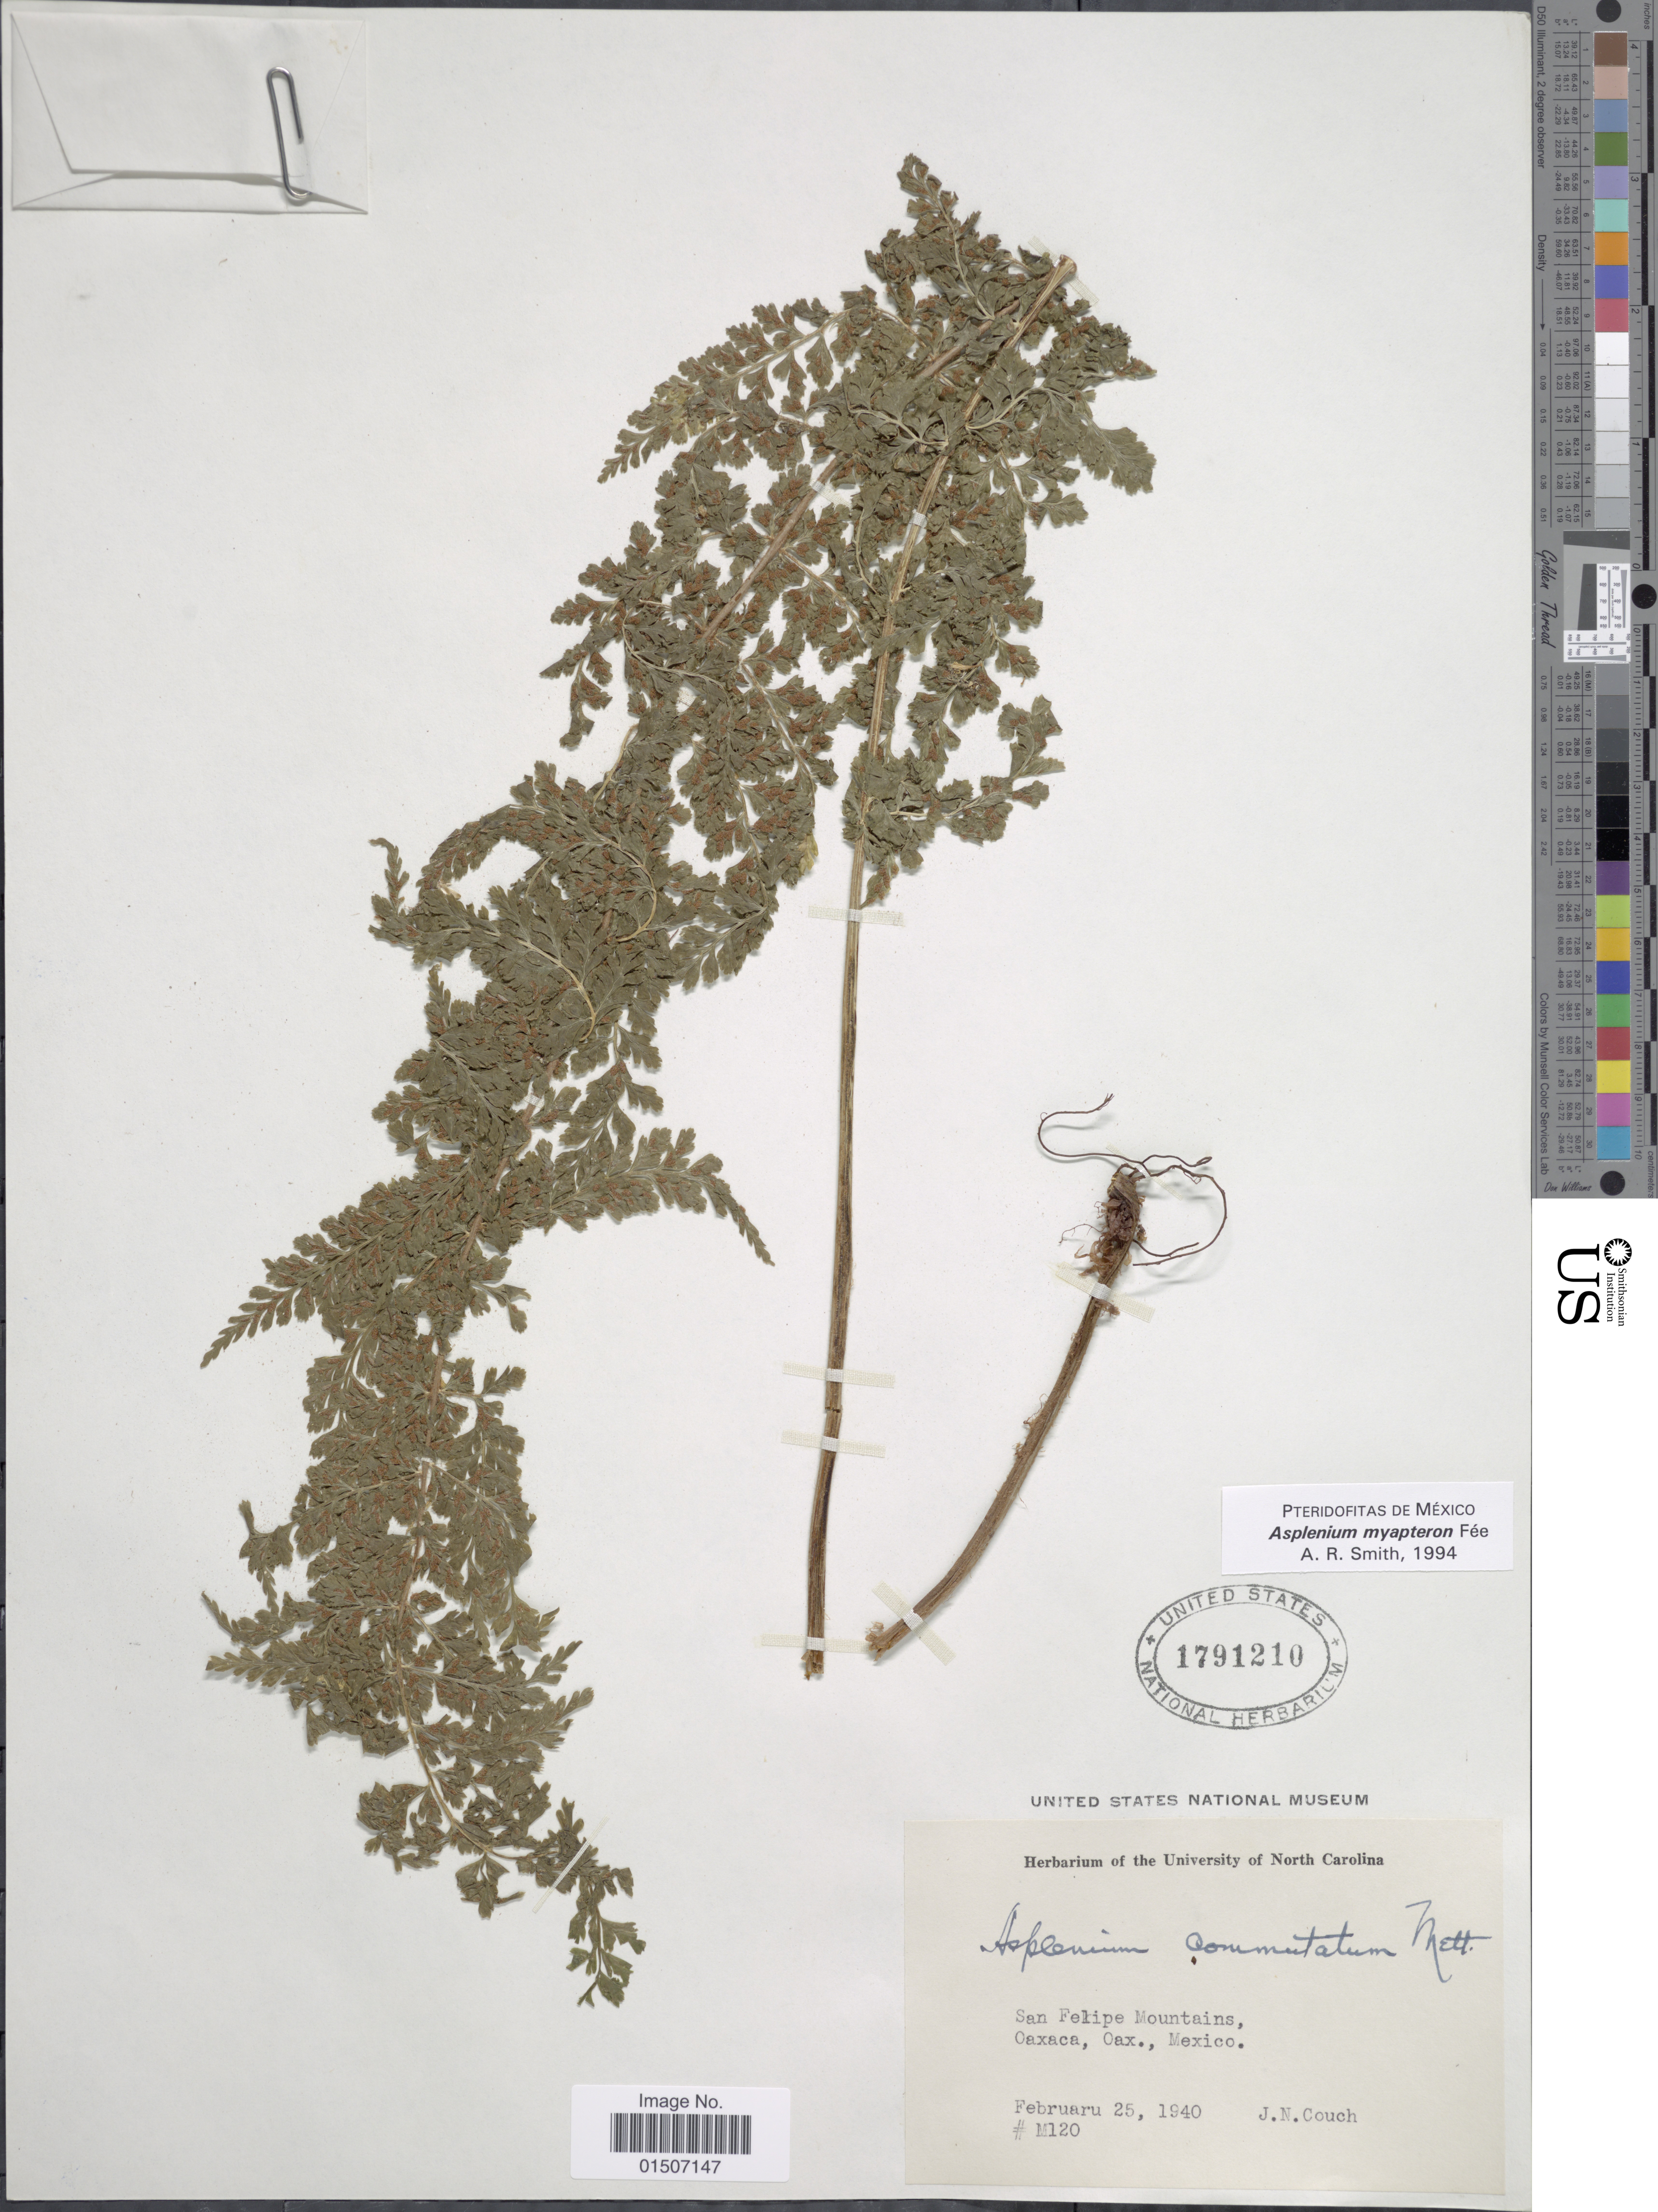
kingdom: Plantae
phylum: Tracheophyta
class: Polypodiopsida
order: Polypodiales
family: Aspleniaceae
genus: Asplenium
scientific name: Asplenium myapteron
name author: Fée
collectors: J. N. Couch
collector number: M120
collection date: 1940-02-25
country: Mexico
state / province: Oaxaca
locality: San Felipe Mountains, Oaxaca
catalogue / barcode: US 1791210